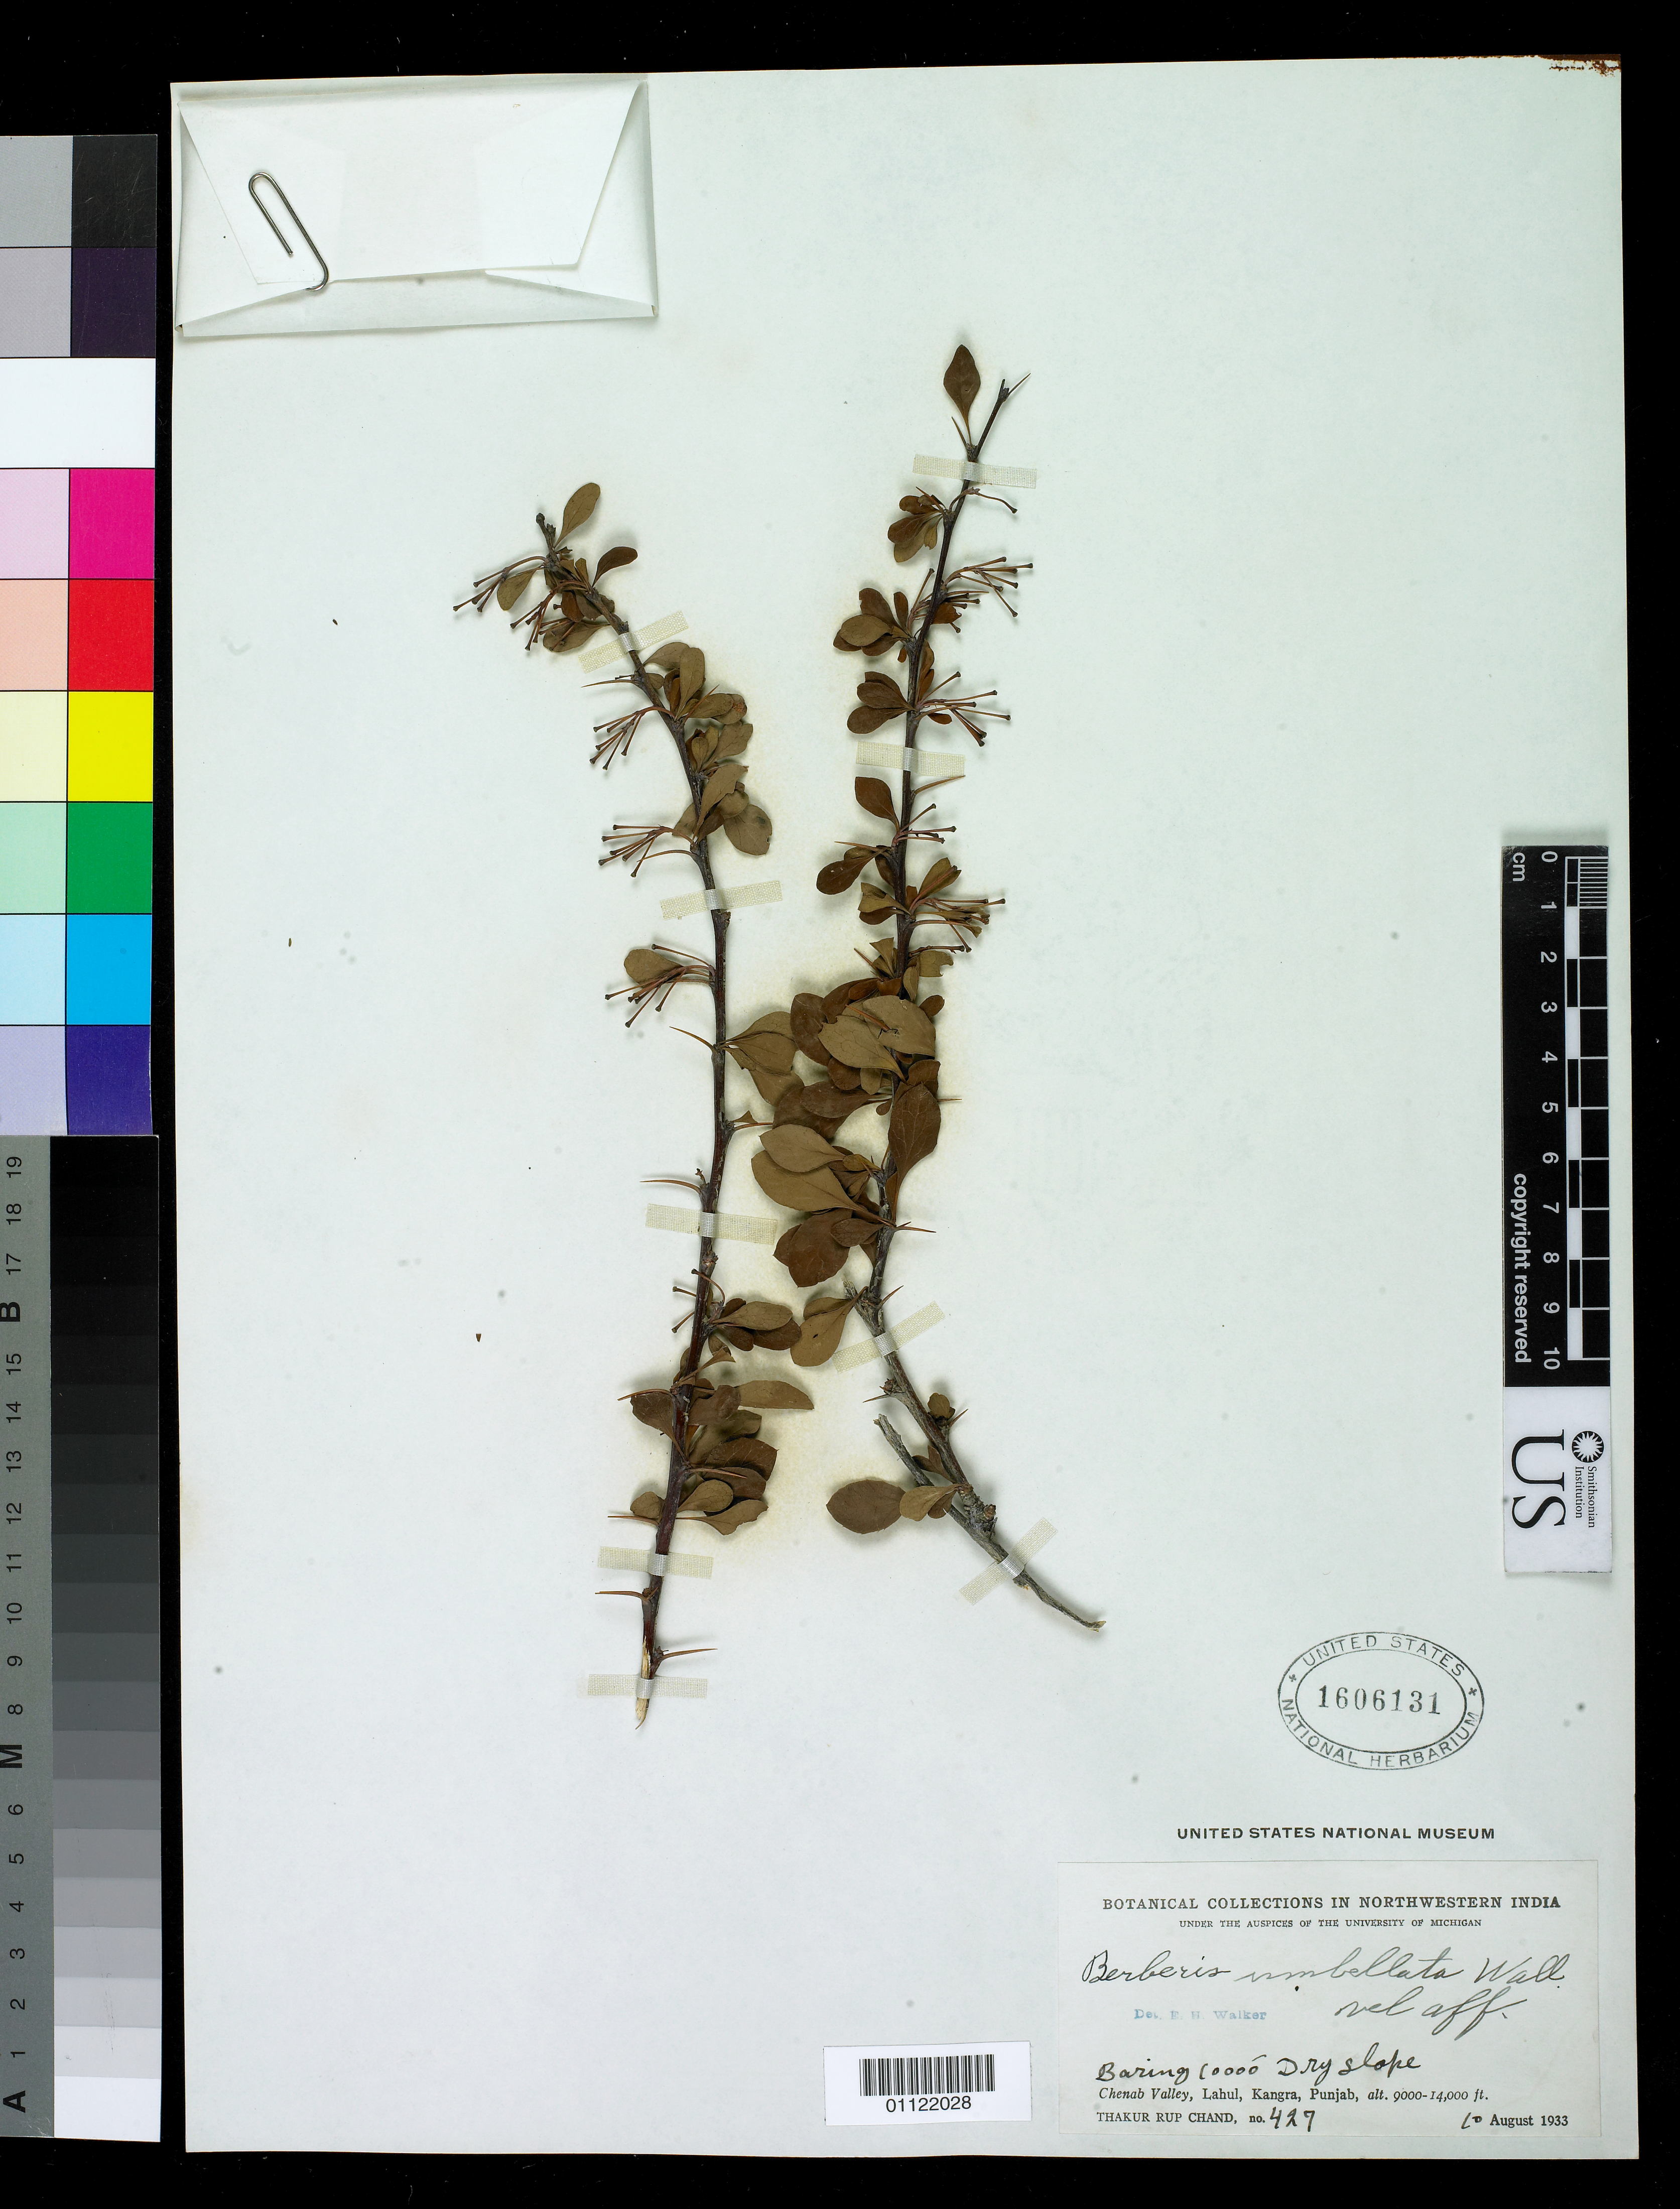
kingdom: Plantae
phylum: Tracheophyta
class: Magnoliopsida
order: Ranunculales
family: Berberidaceae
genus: Berberis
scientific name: Berberis umbellata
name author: Wall. ex G. Don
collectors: T. R. Chand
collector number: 427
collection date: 1933-08-10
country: India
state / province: Punjab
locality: Chenab Valley, Lahul, Kangra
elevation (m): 3048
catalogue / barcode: US 1606131